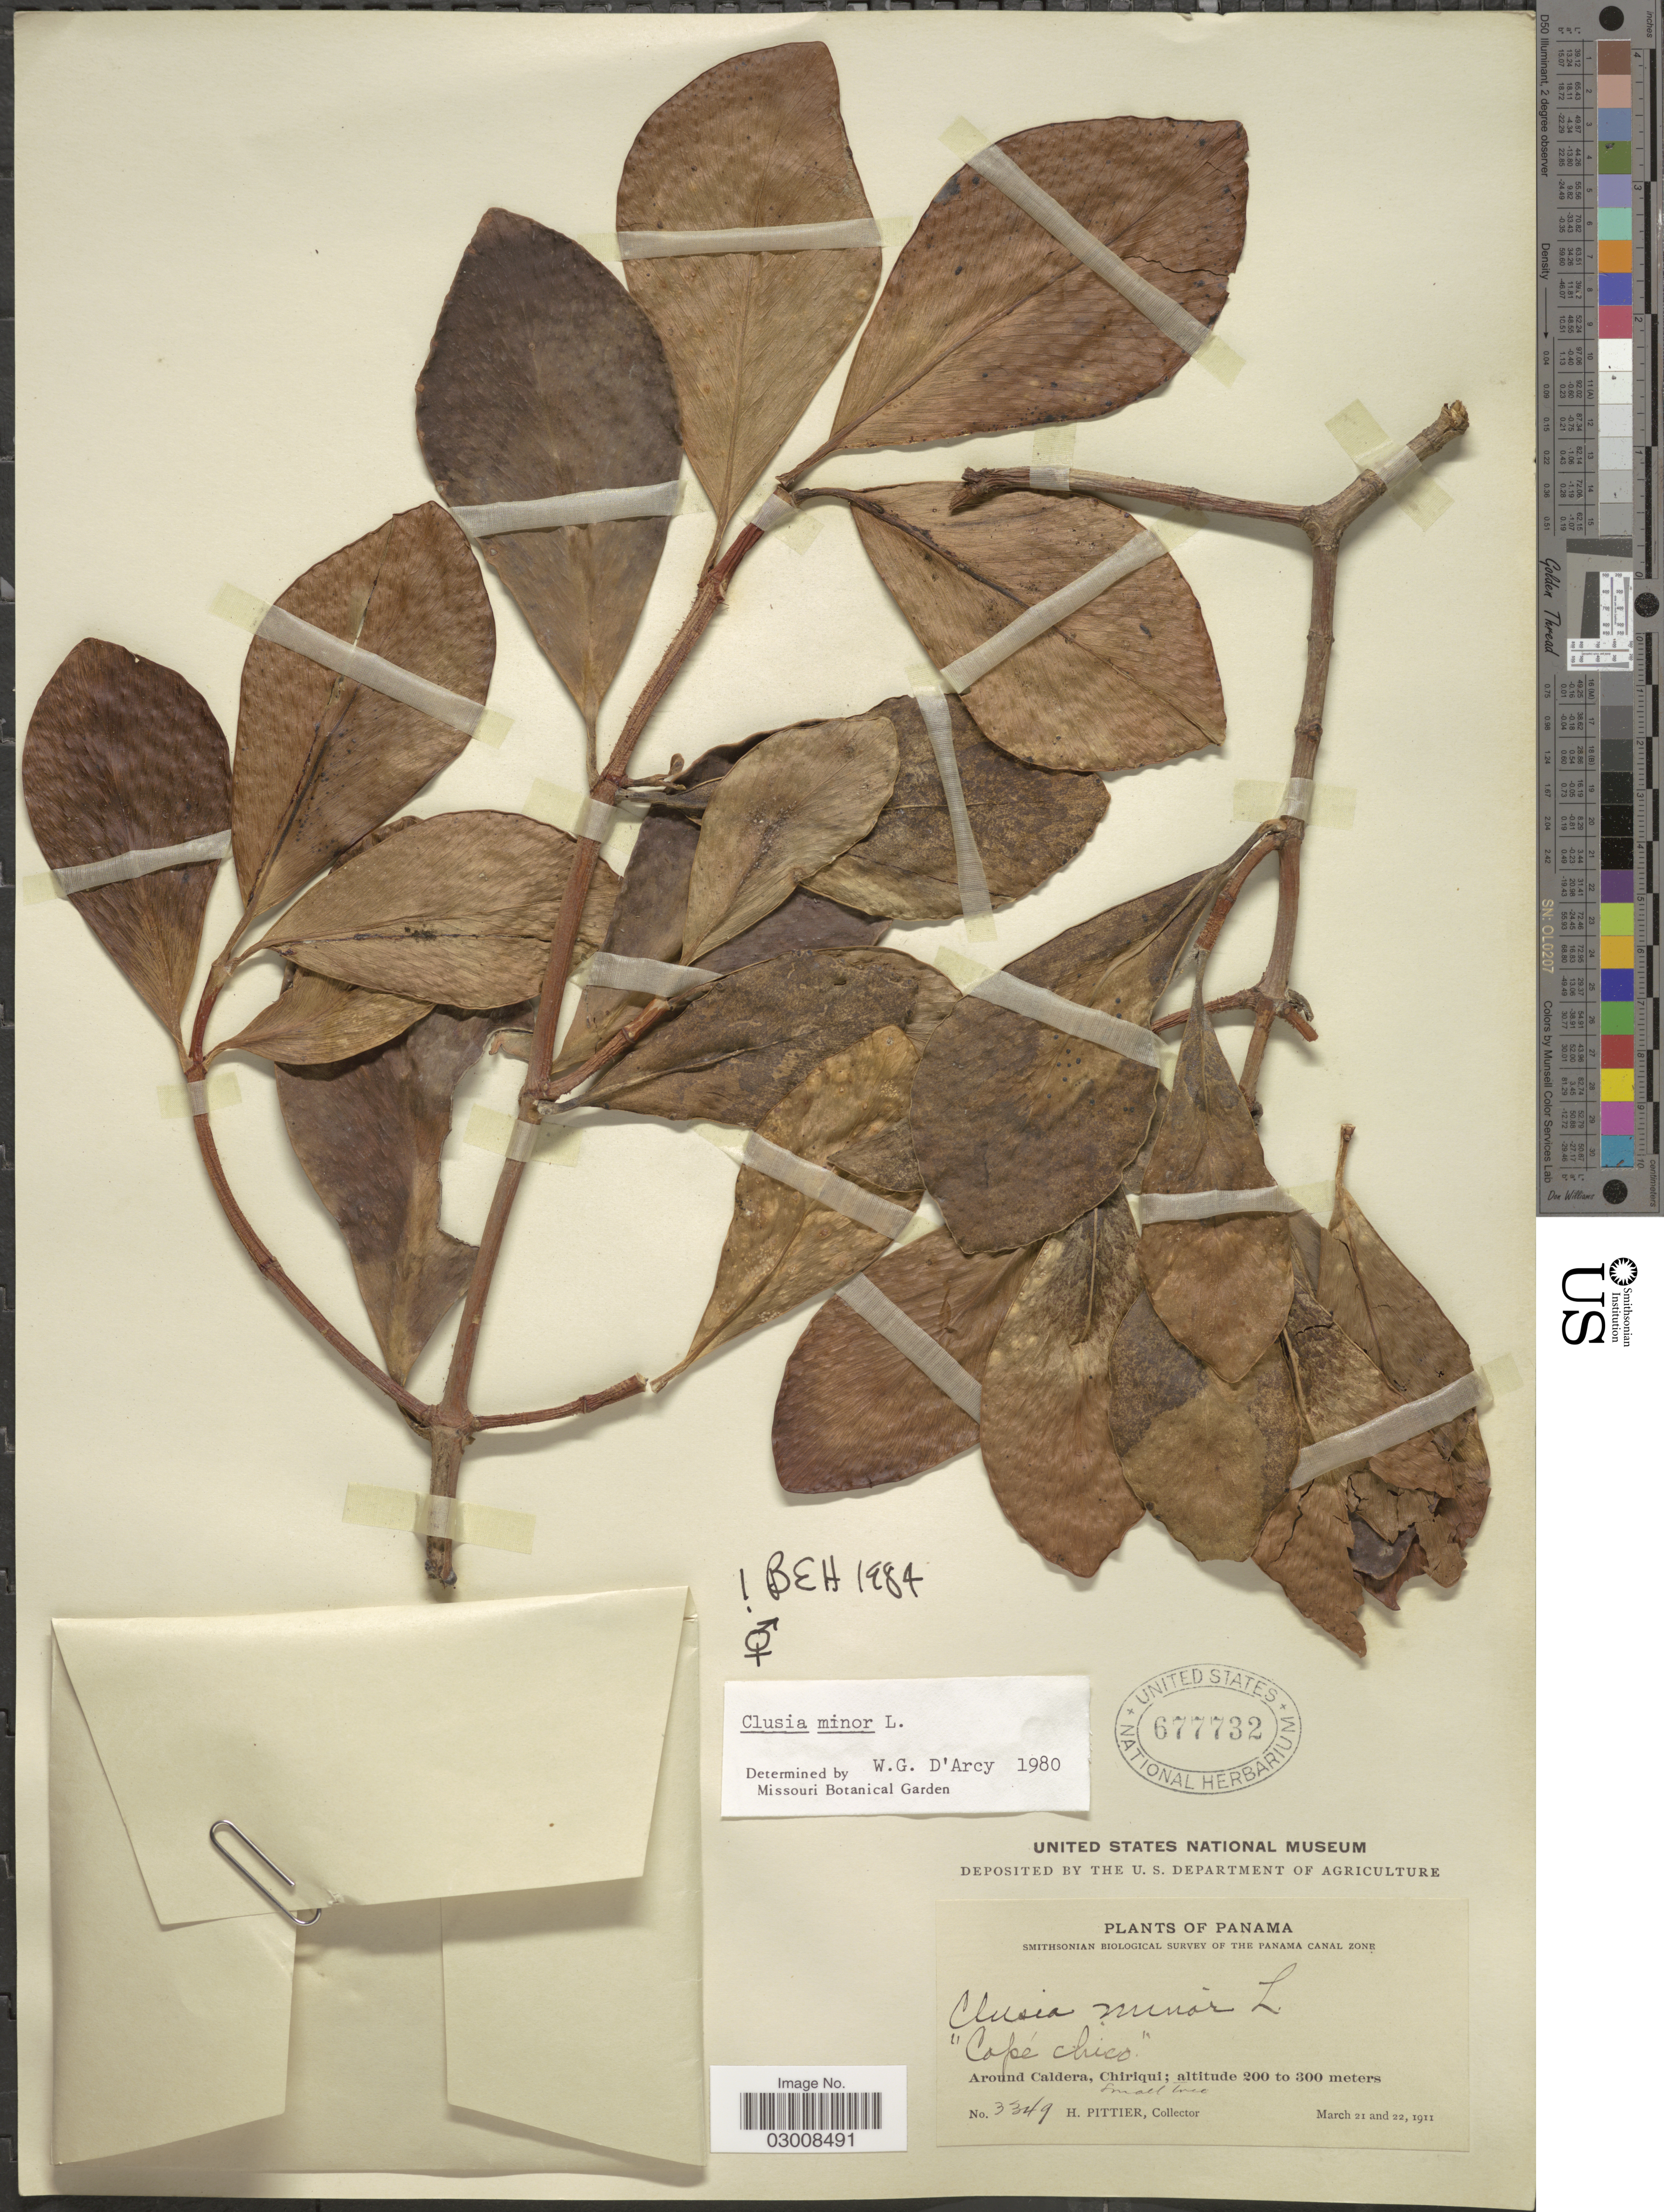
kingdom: Plantae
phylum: Tracheophyta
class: Magnoliopsida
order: Malpighiales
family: Clusiaceae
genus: Clusia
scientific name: Clusia minor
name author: L.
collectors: H. F. Pittier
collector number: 3349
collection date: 1911-03-21/1911-03-22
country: Panama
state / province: Chiriqui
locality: Around Caldera, Chiriqui.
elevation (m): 200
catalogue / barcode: US 677732